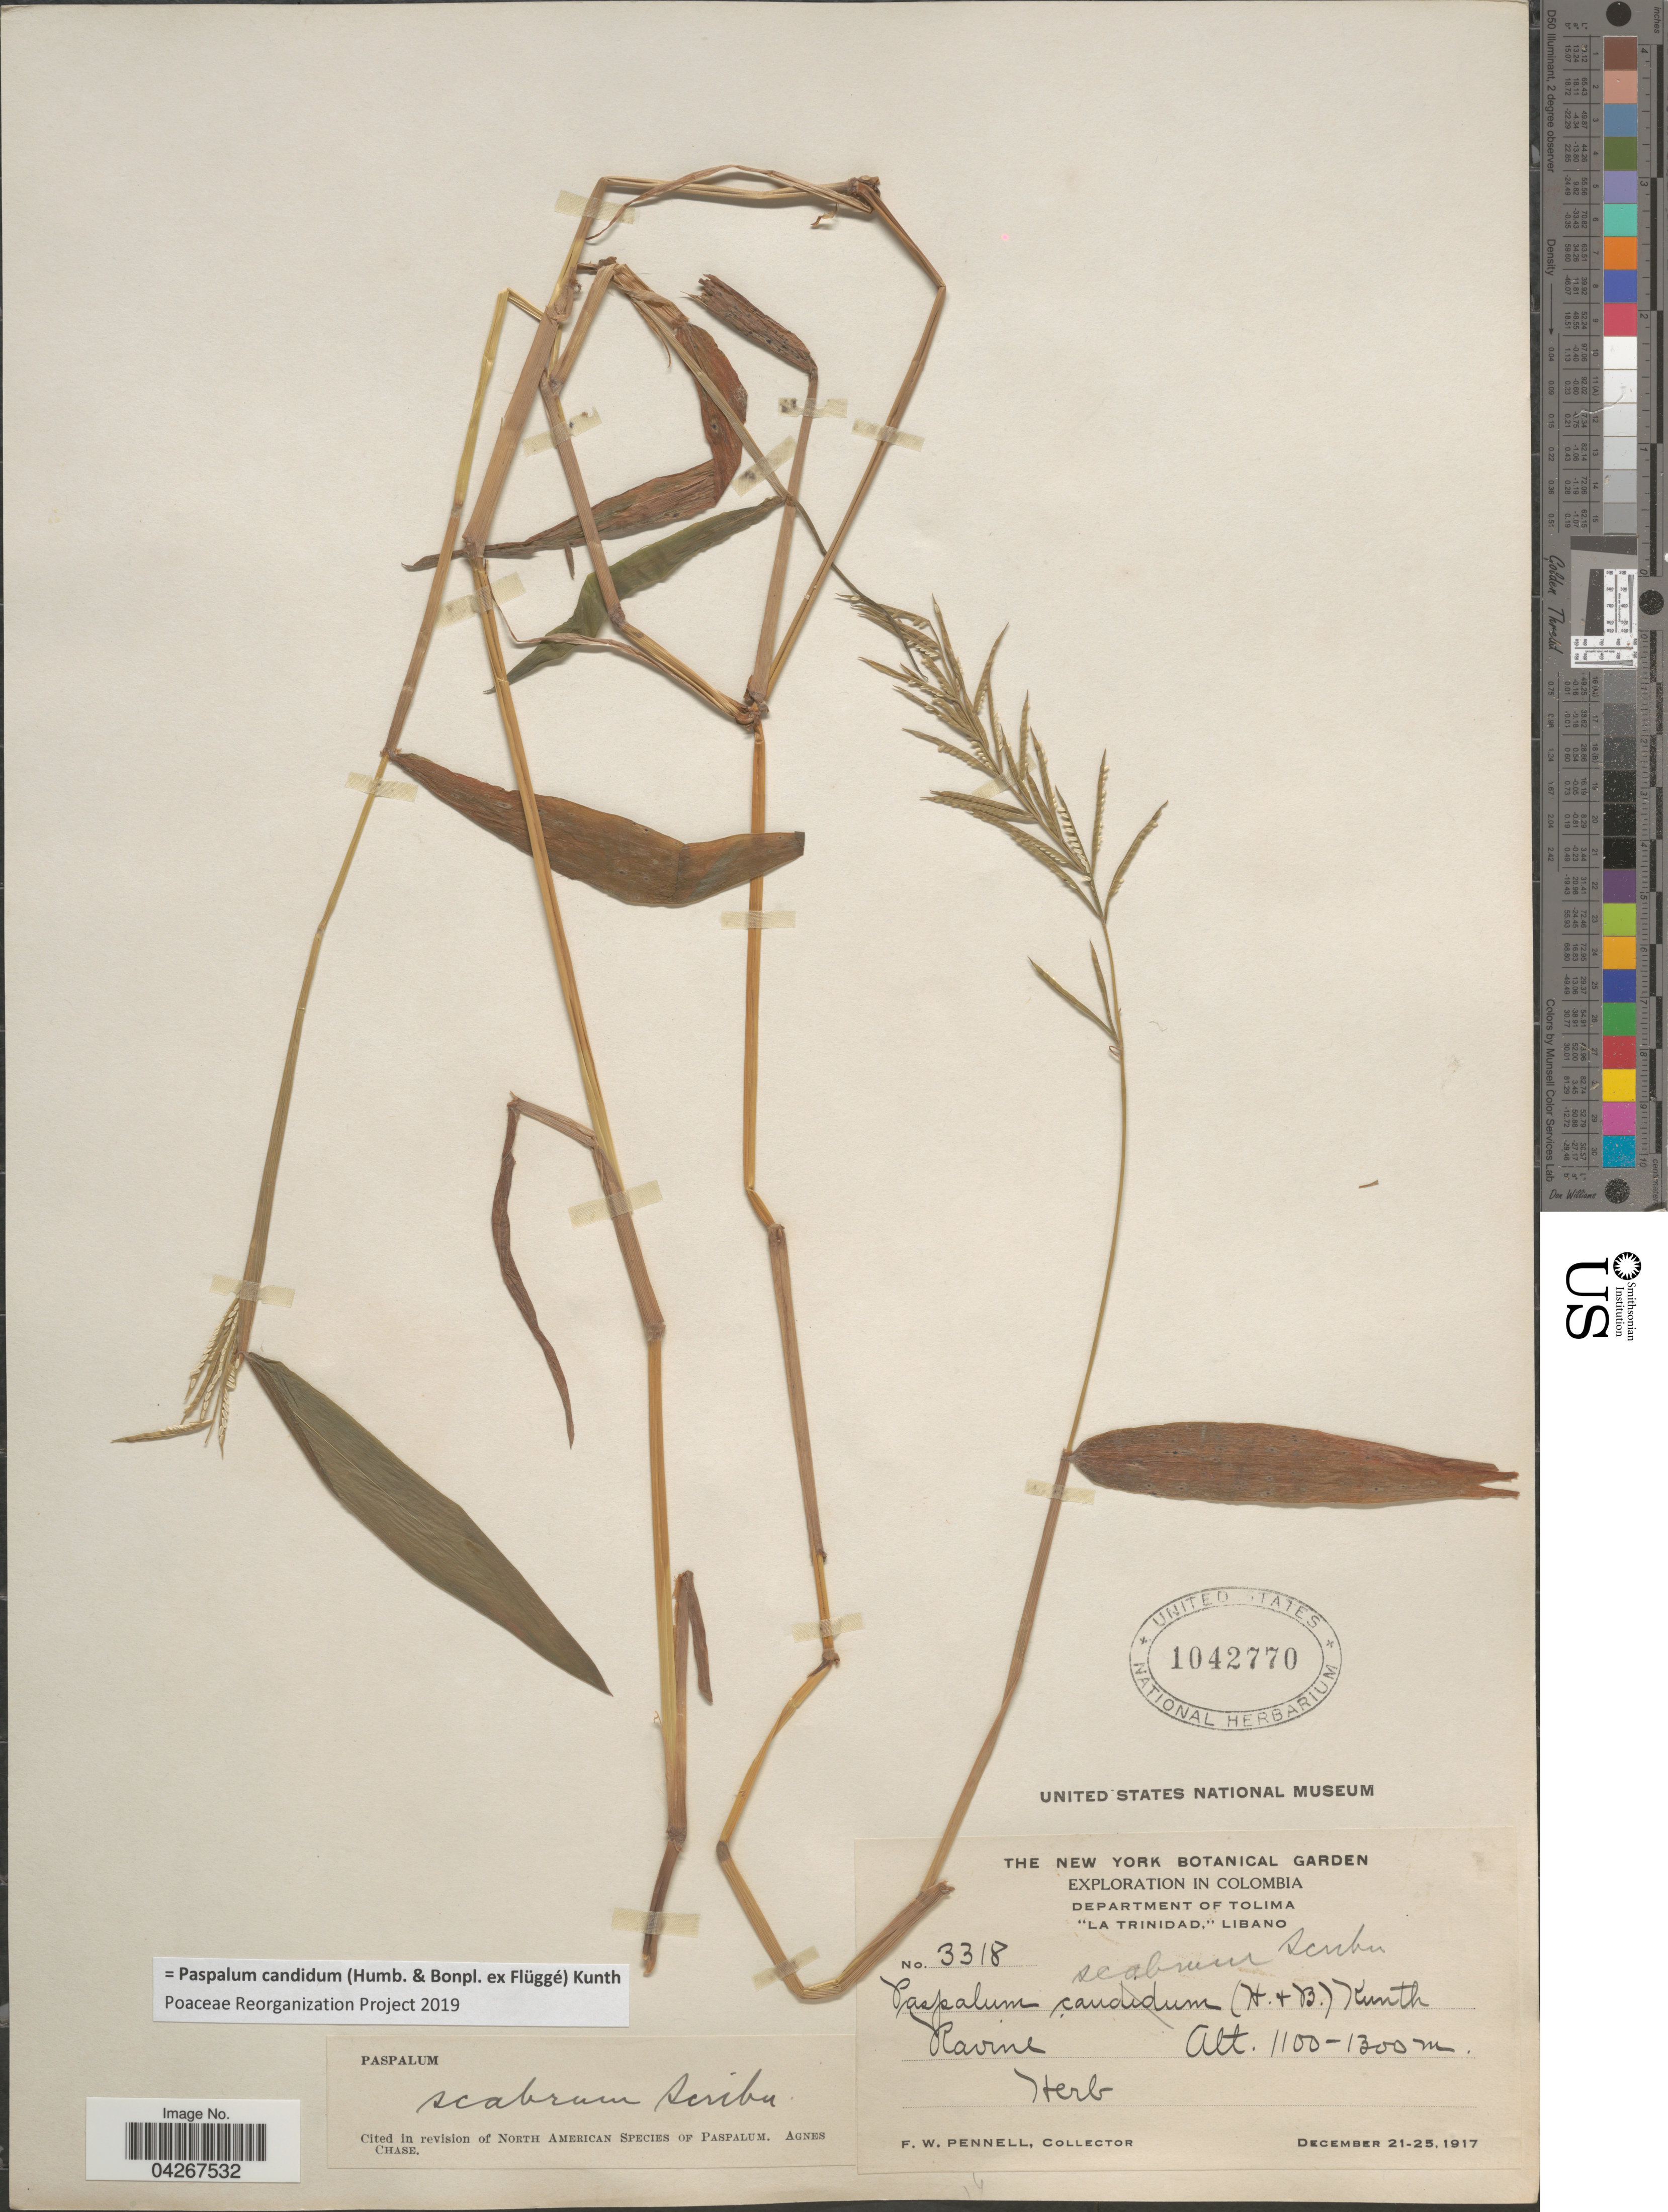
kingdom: Plantae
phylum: Tracheophyta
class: Liliopsida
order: Poales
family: Poaceae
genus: Paspalum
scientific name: Paspalum candidum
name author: (Humb. & Bonpl. ex Fleugge) Kunth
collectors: F. W. Pennell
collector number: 3318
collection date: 1917-12-21/1917-12-25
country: Colombia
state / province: Tolima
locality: Exploration in Colombia. Department of Tolima. "La Trinidad." Libano.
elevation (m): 1100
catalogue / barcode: US 1042770